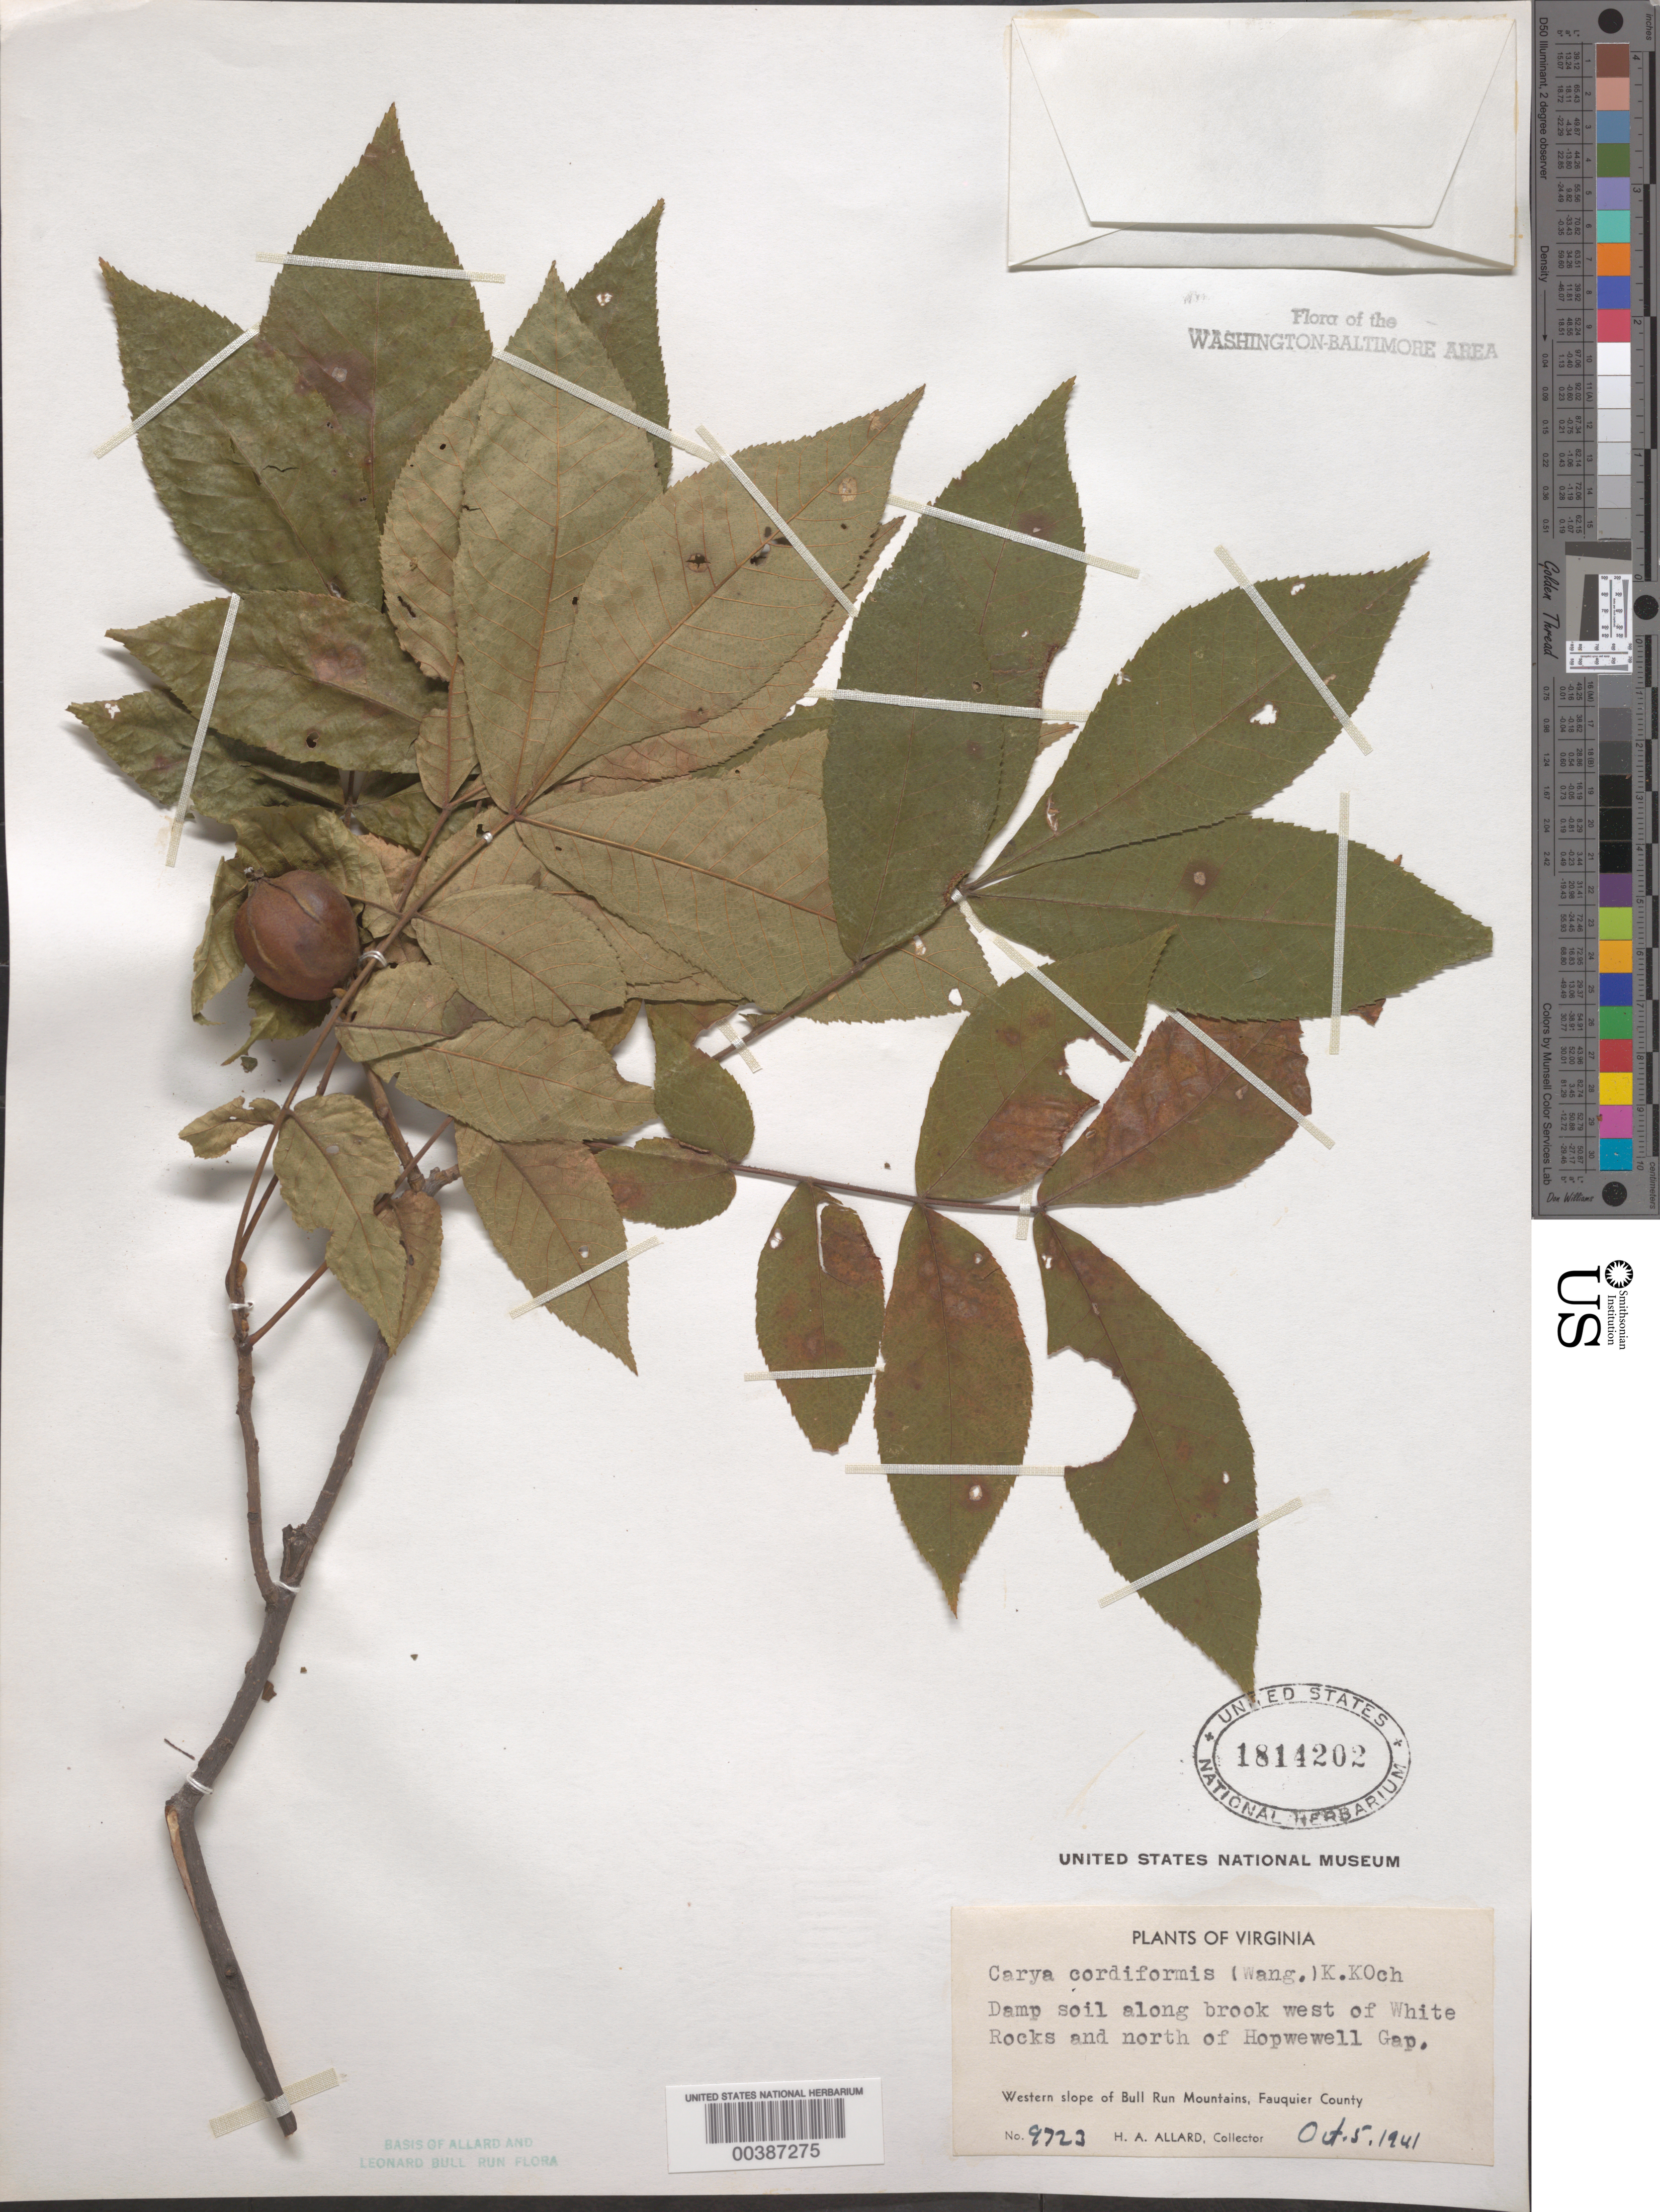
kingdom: Plantae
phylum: Tracheophyta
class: Magnoliopsida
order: Fagales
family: Juglandaceae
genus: Carya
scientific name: Carya cordiformis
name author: (Wangenh.) K. Koch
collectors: H. A. Allard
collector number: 9723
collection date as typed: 05 Oct 1941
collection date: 1941-10-05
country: United States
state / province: Virginia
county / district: Fauquier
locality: West of White Rocks and north of Hopewell Gap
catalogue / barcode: US 1814202